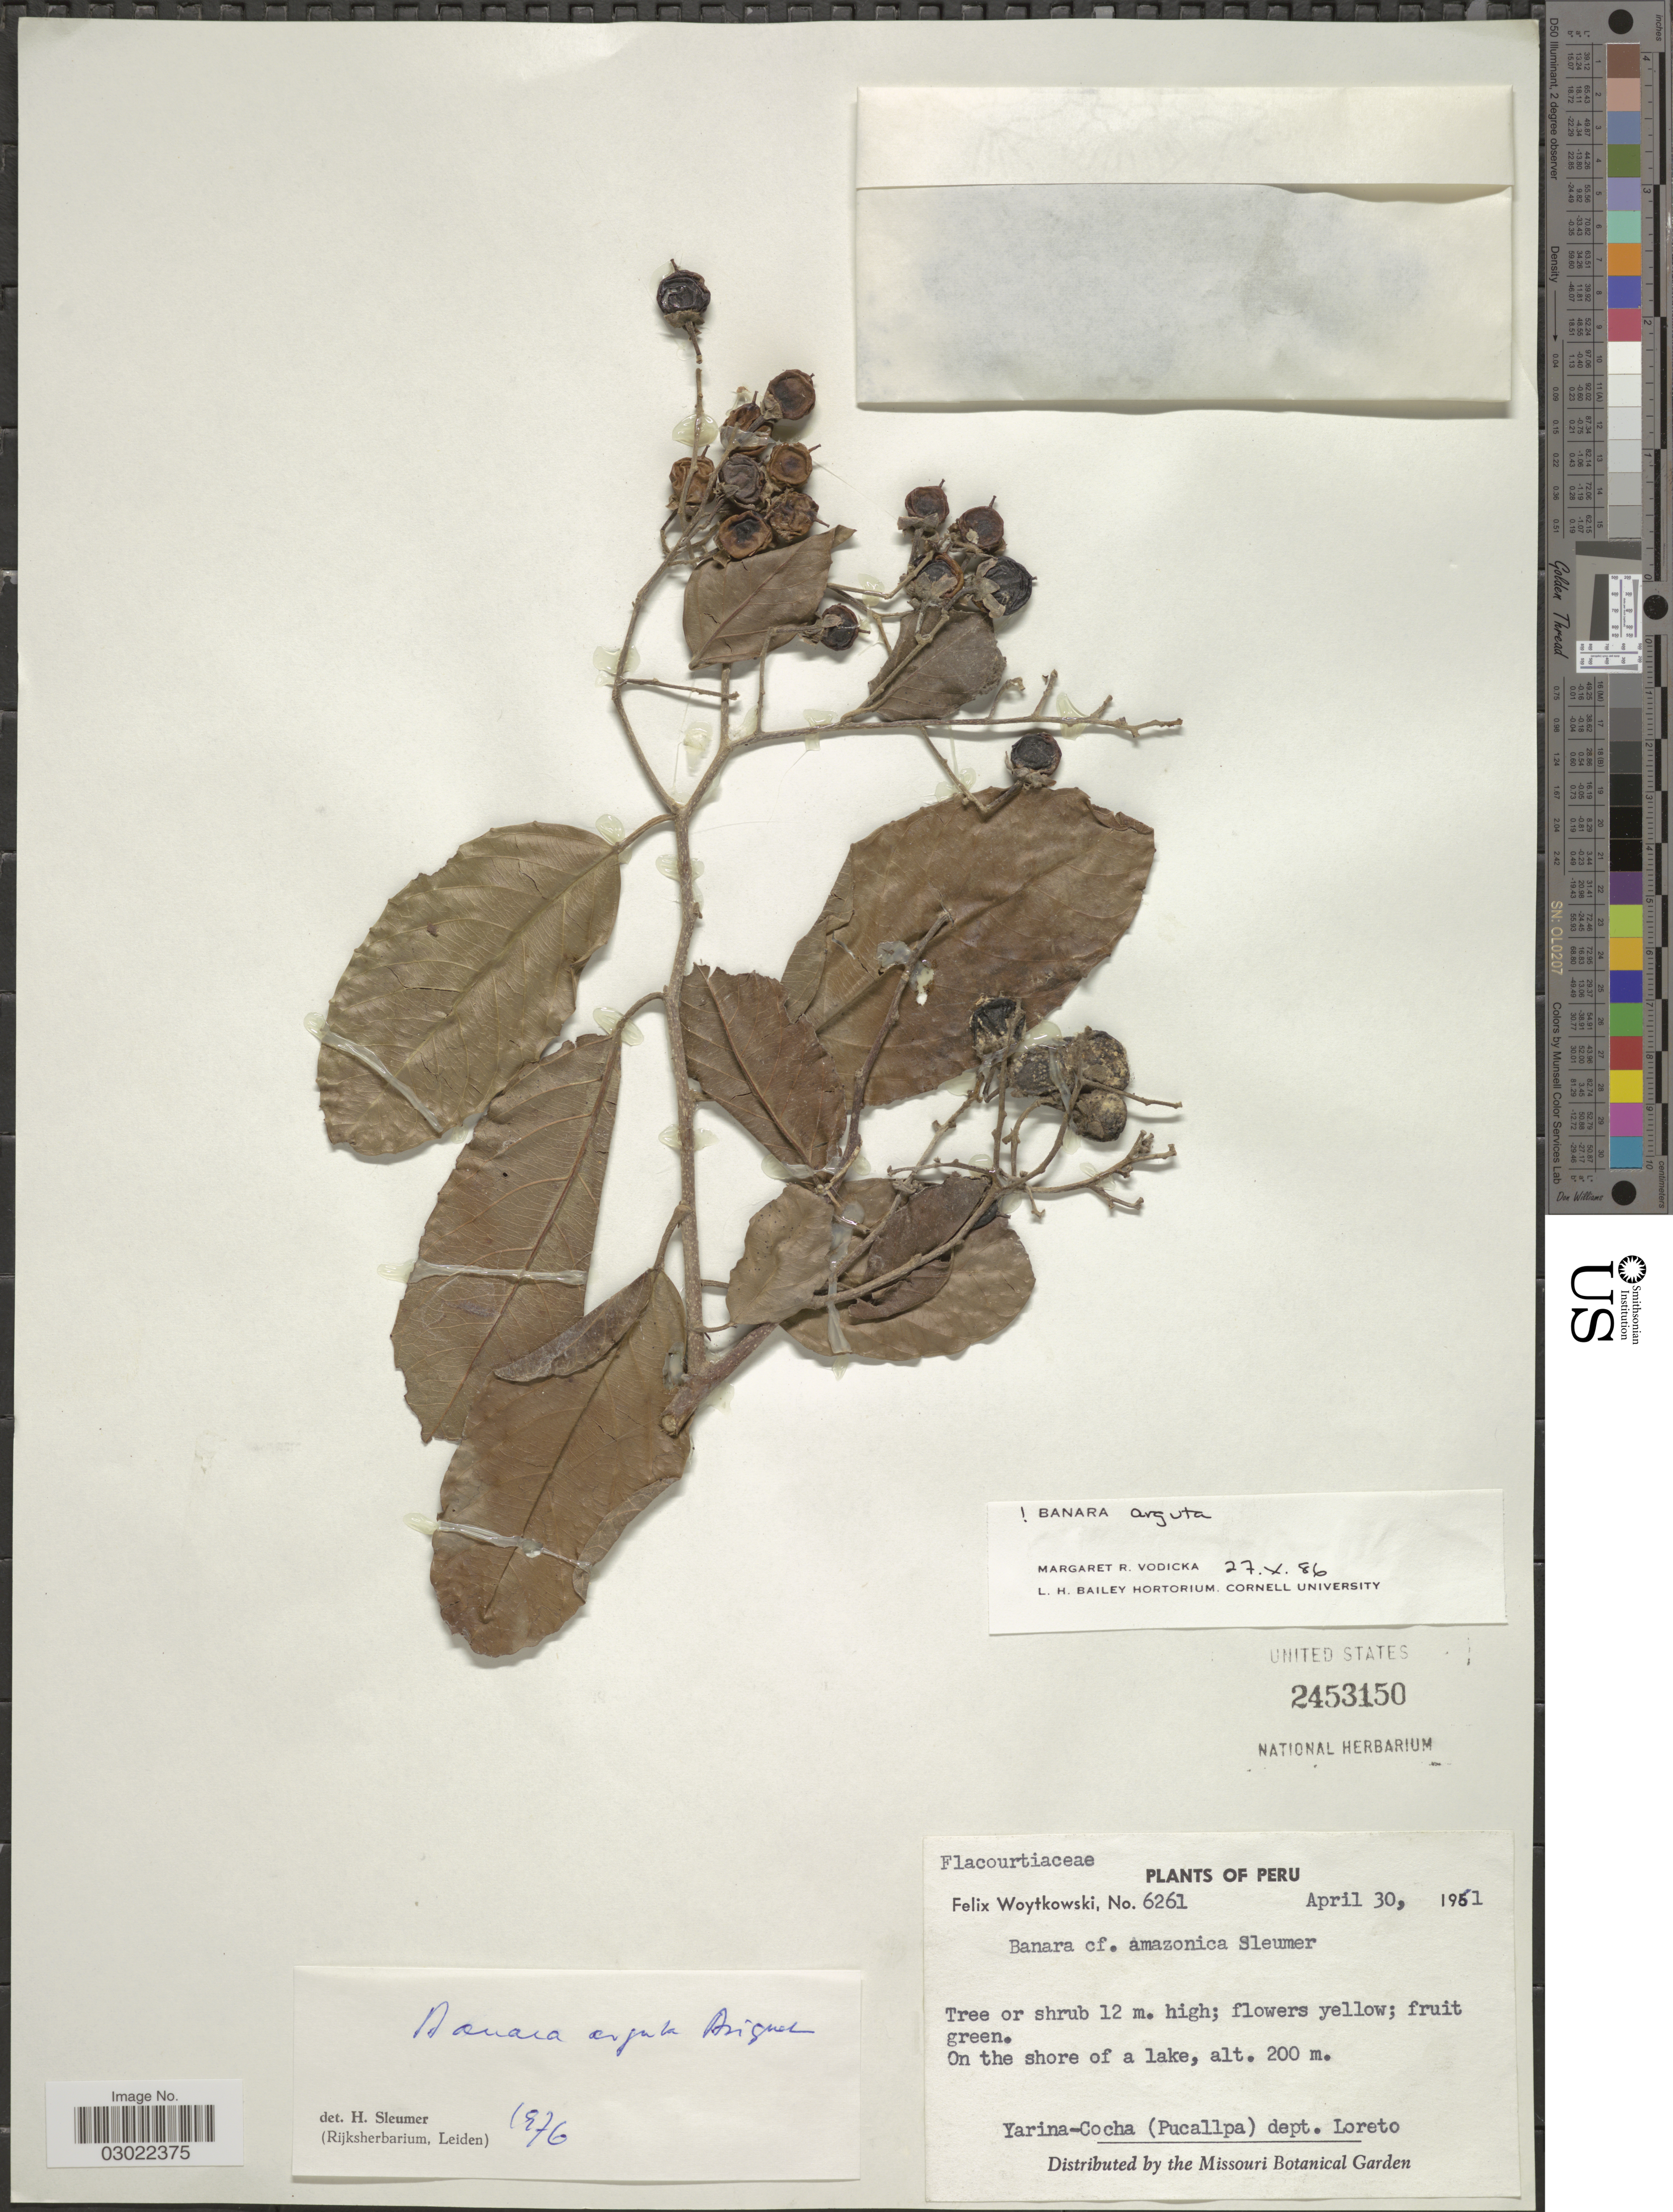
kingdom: Plantae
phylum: Tracheophyta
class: Magnoliopsida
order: Malpighiales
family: Salicaceae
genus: Banara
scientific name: Banara arguta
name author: Briq.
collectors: F. Woytkowski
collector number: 6261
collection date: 1961-04-30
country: Peru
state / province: Loreto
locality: On the shore of a lake. Yarina-Cocha (Pucallpa) dept. Loreto.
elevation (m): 200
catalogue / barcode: US 2453150